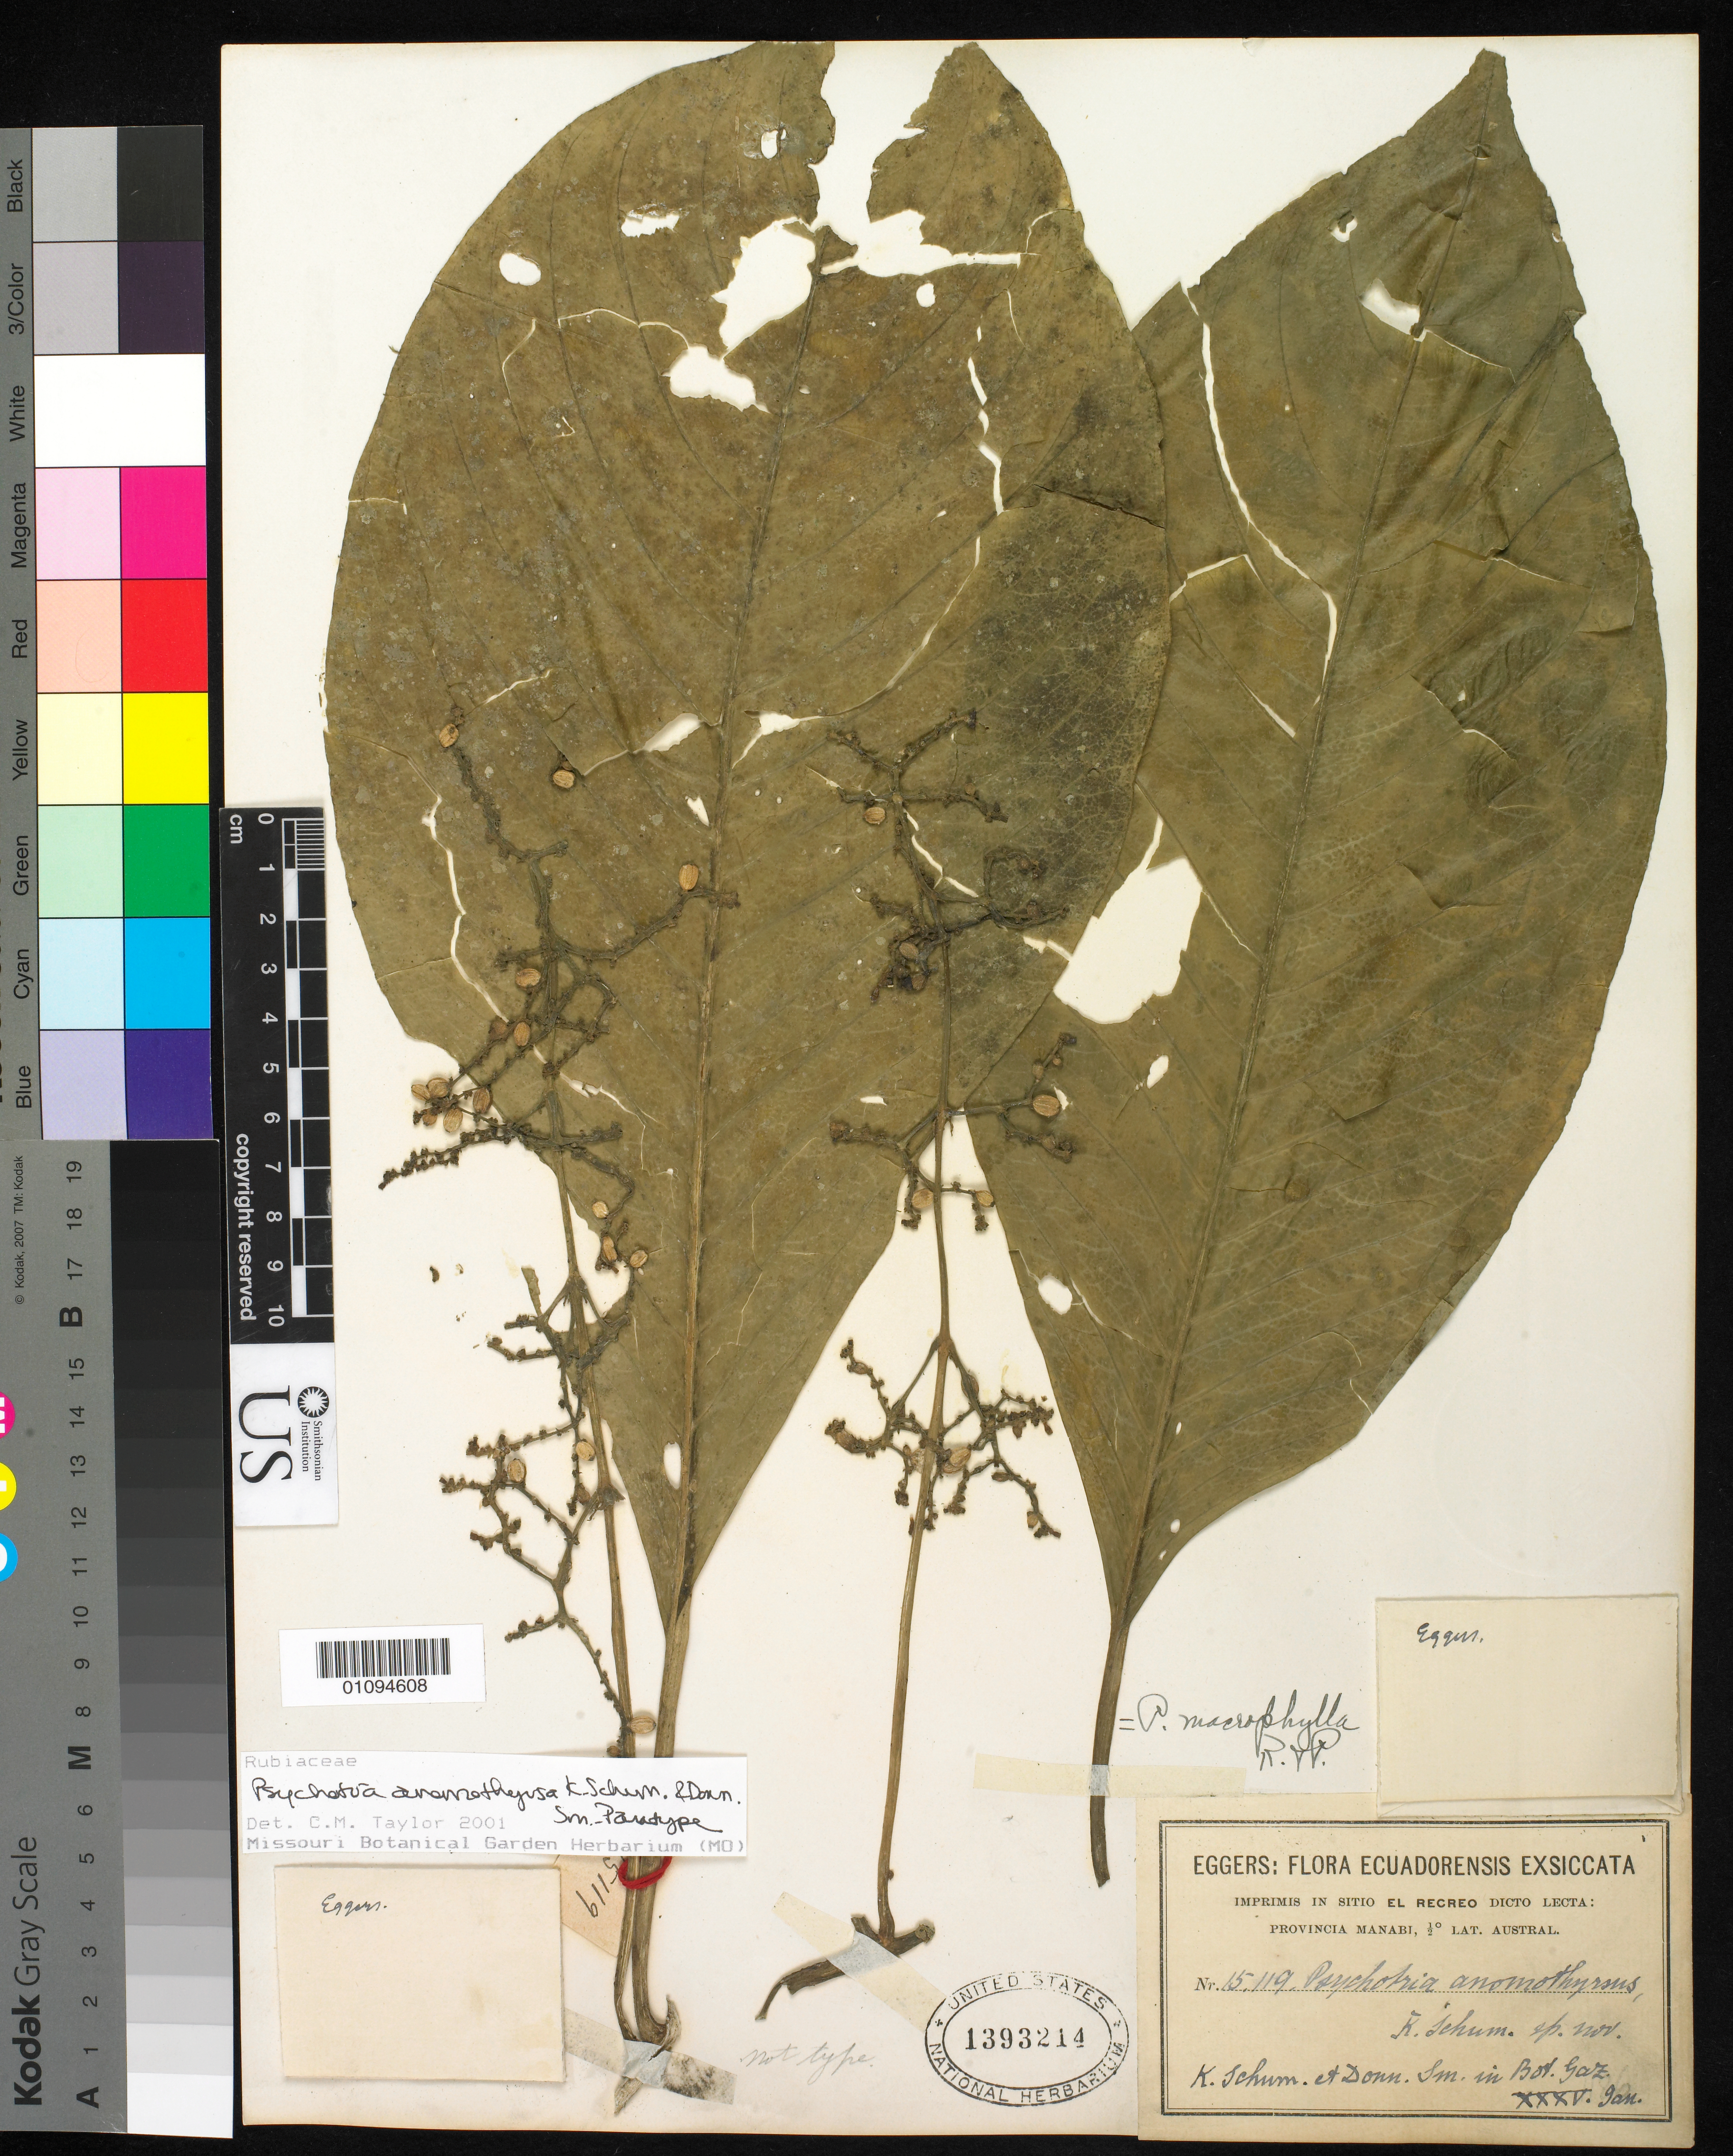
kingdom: Plantae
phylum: Tracheophyta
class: Magnoliopsida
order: Gentianales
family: Rubiaceae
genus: Psychotria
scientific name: Psychotria anomothyrsa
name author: K. Schum. & Donn. Sm. in Donn. Sm.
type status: Isosyntype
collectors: H. F. A. von Eggers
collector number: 15.119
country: Ecuador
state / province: Manabí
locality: El Recreo.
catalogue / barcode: US 1393214